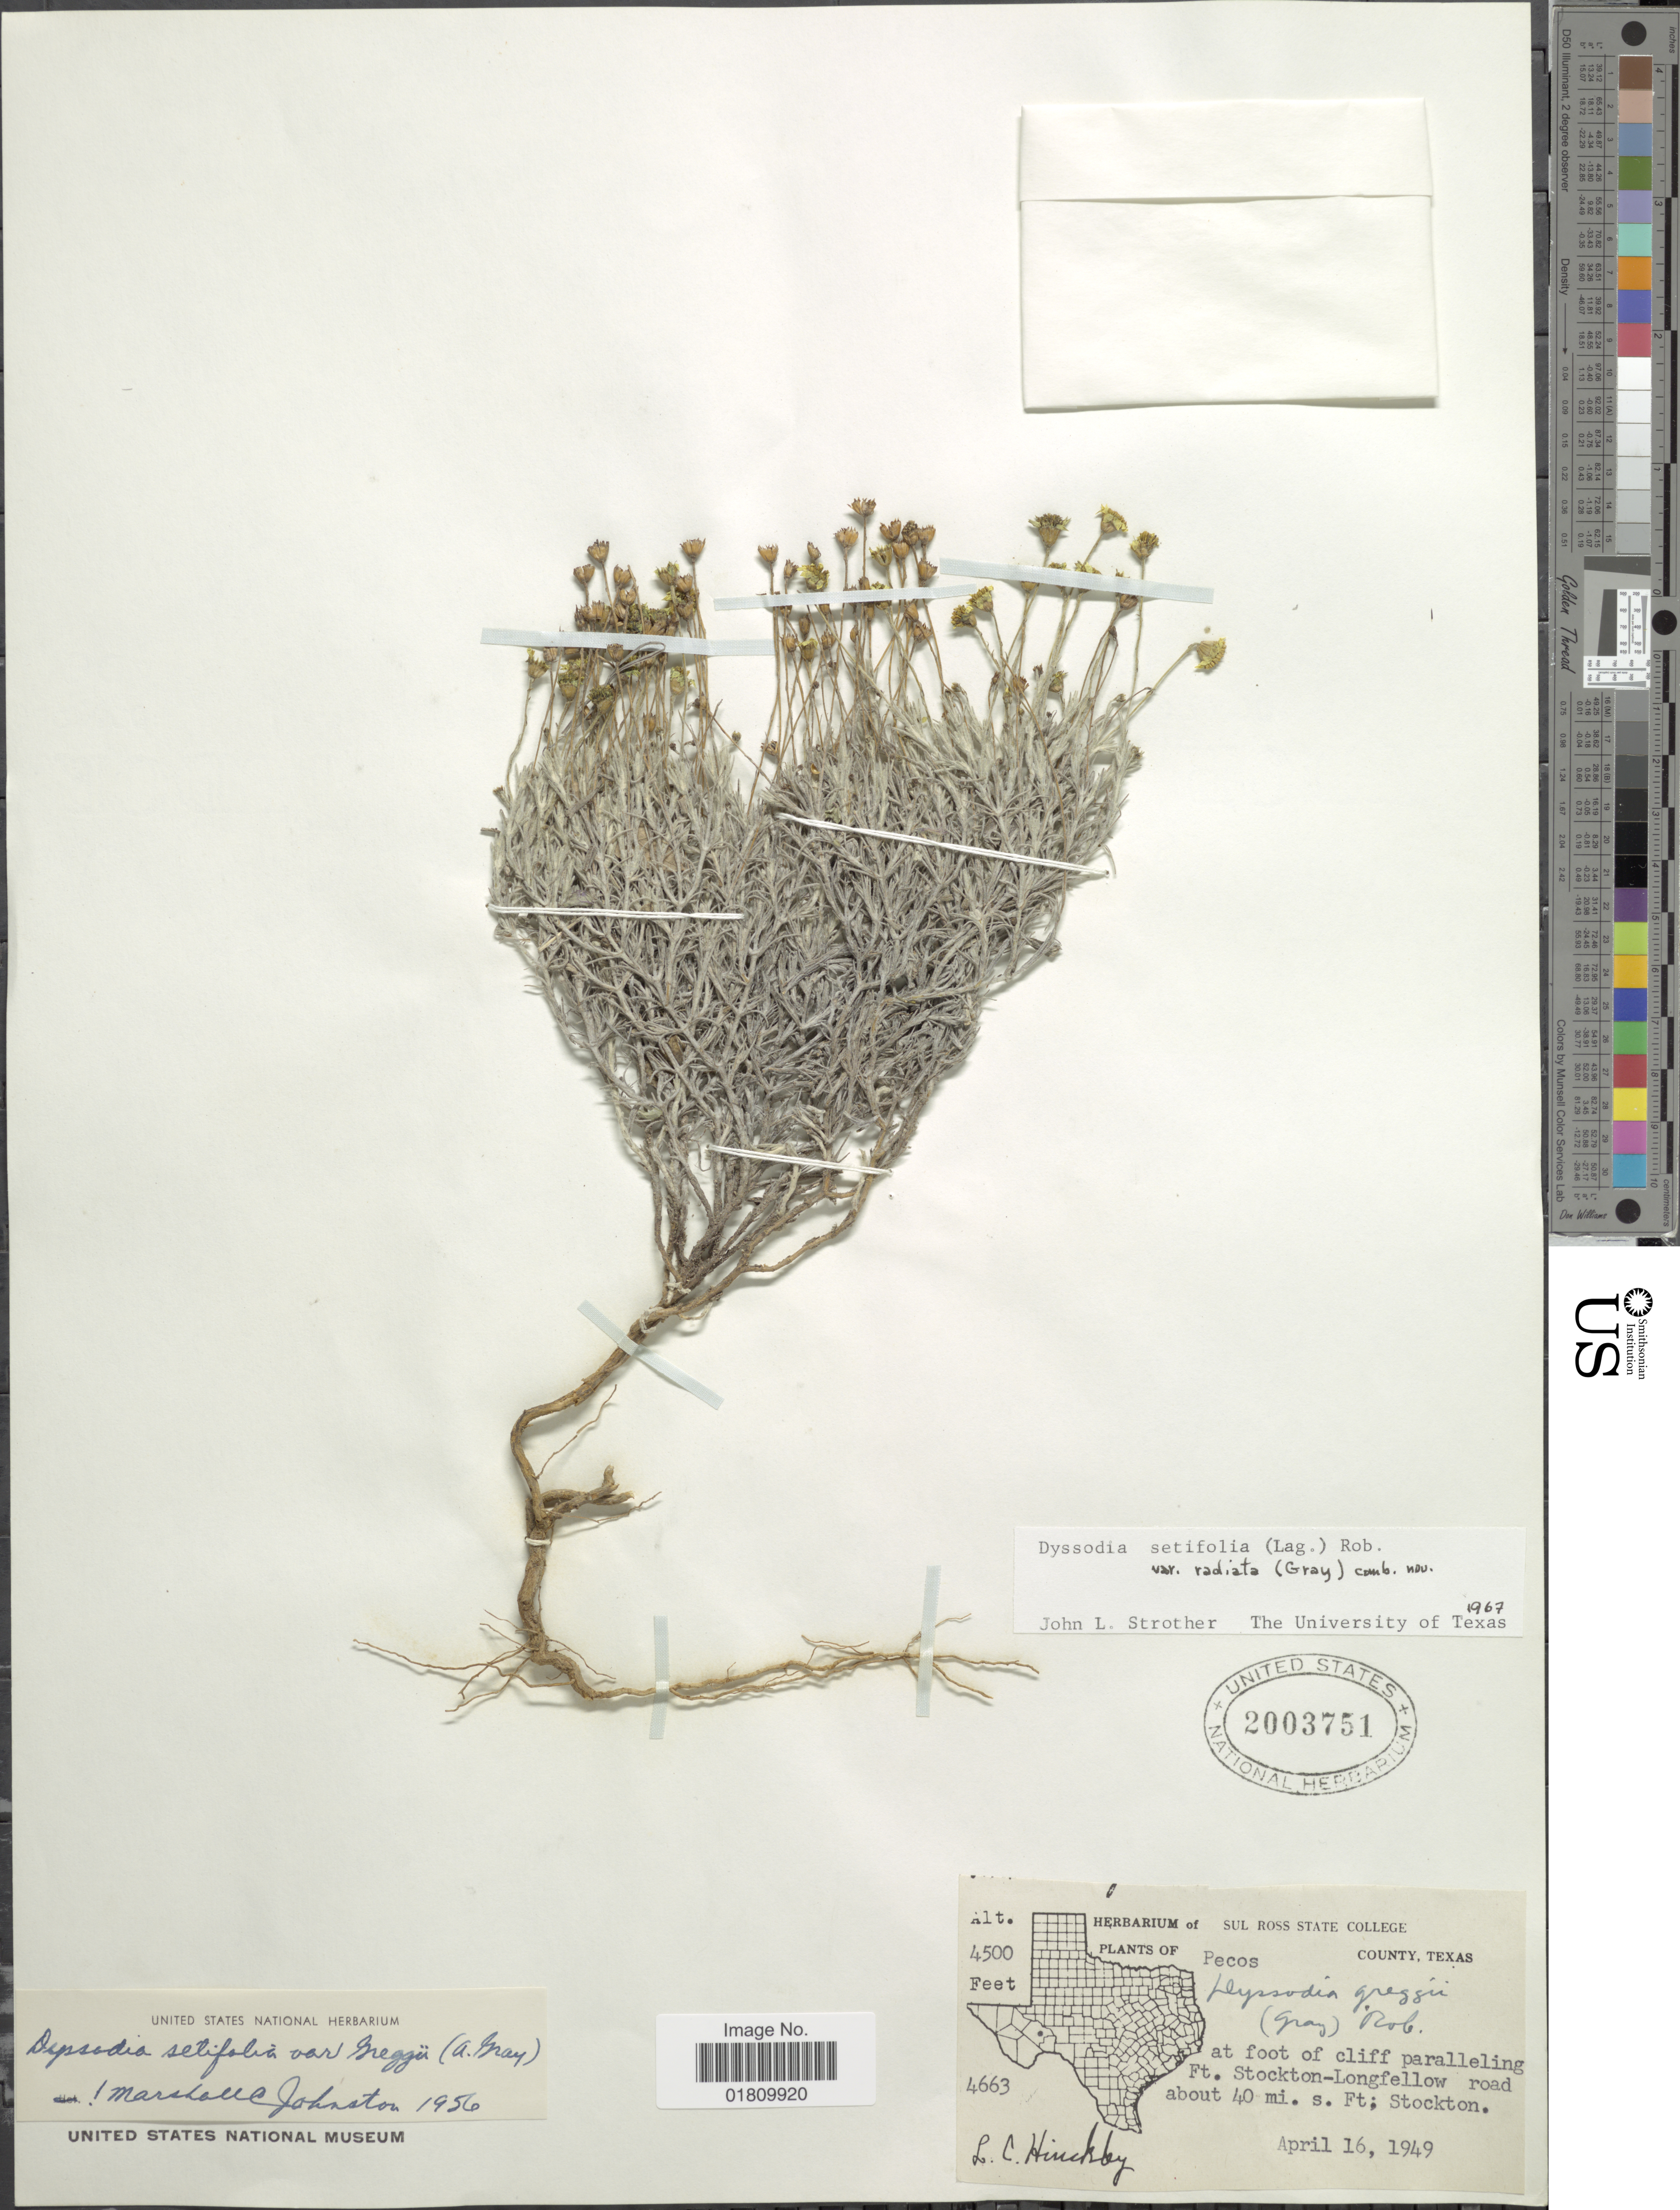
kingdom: Plantae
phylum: Tracheophyta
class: Magnoliopsida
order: Asterales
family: Asteraceae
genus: Thymophylla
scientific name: Thymophylla setifolia var. radiata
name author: (A. Gray) Strother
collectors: J. L. Strother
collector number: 552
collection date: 1966-03-26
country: United States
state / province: Texas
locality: Zapata County, Route 83,, 14.6 miles N of San Ynacio; ca. 2.2 miles N of Arroyo Dolores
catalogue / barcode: US 2887475